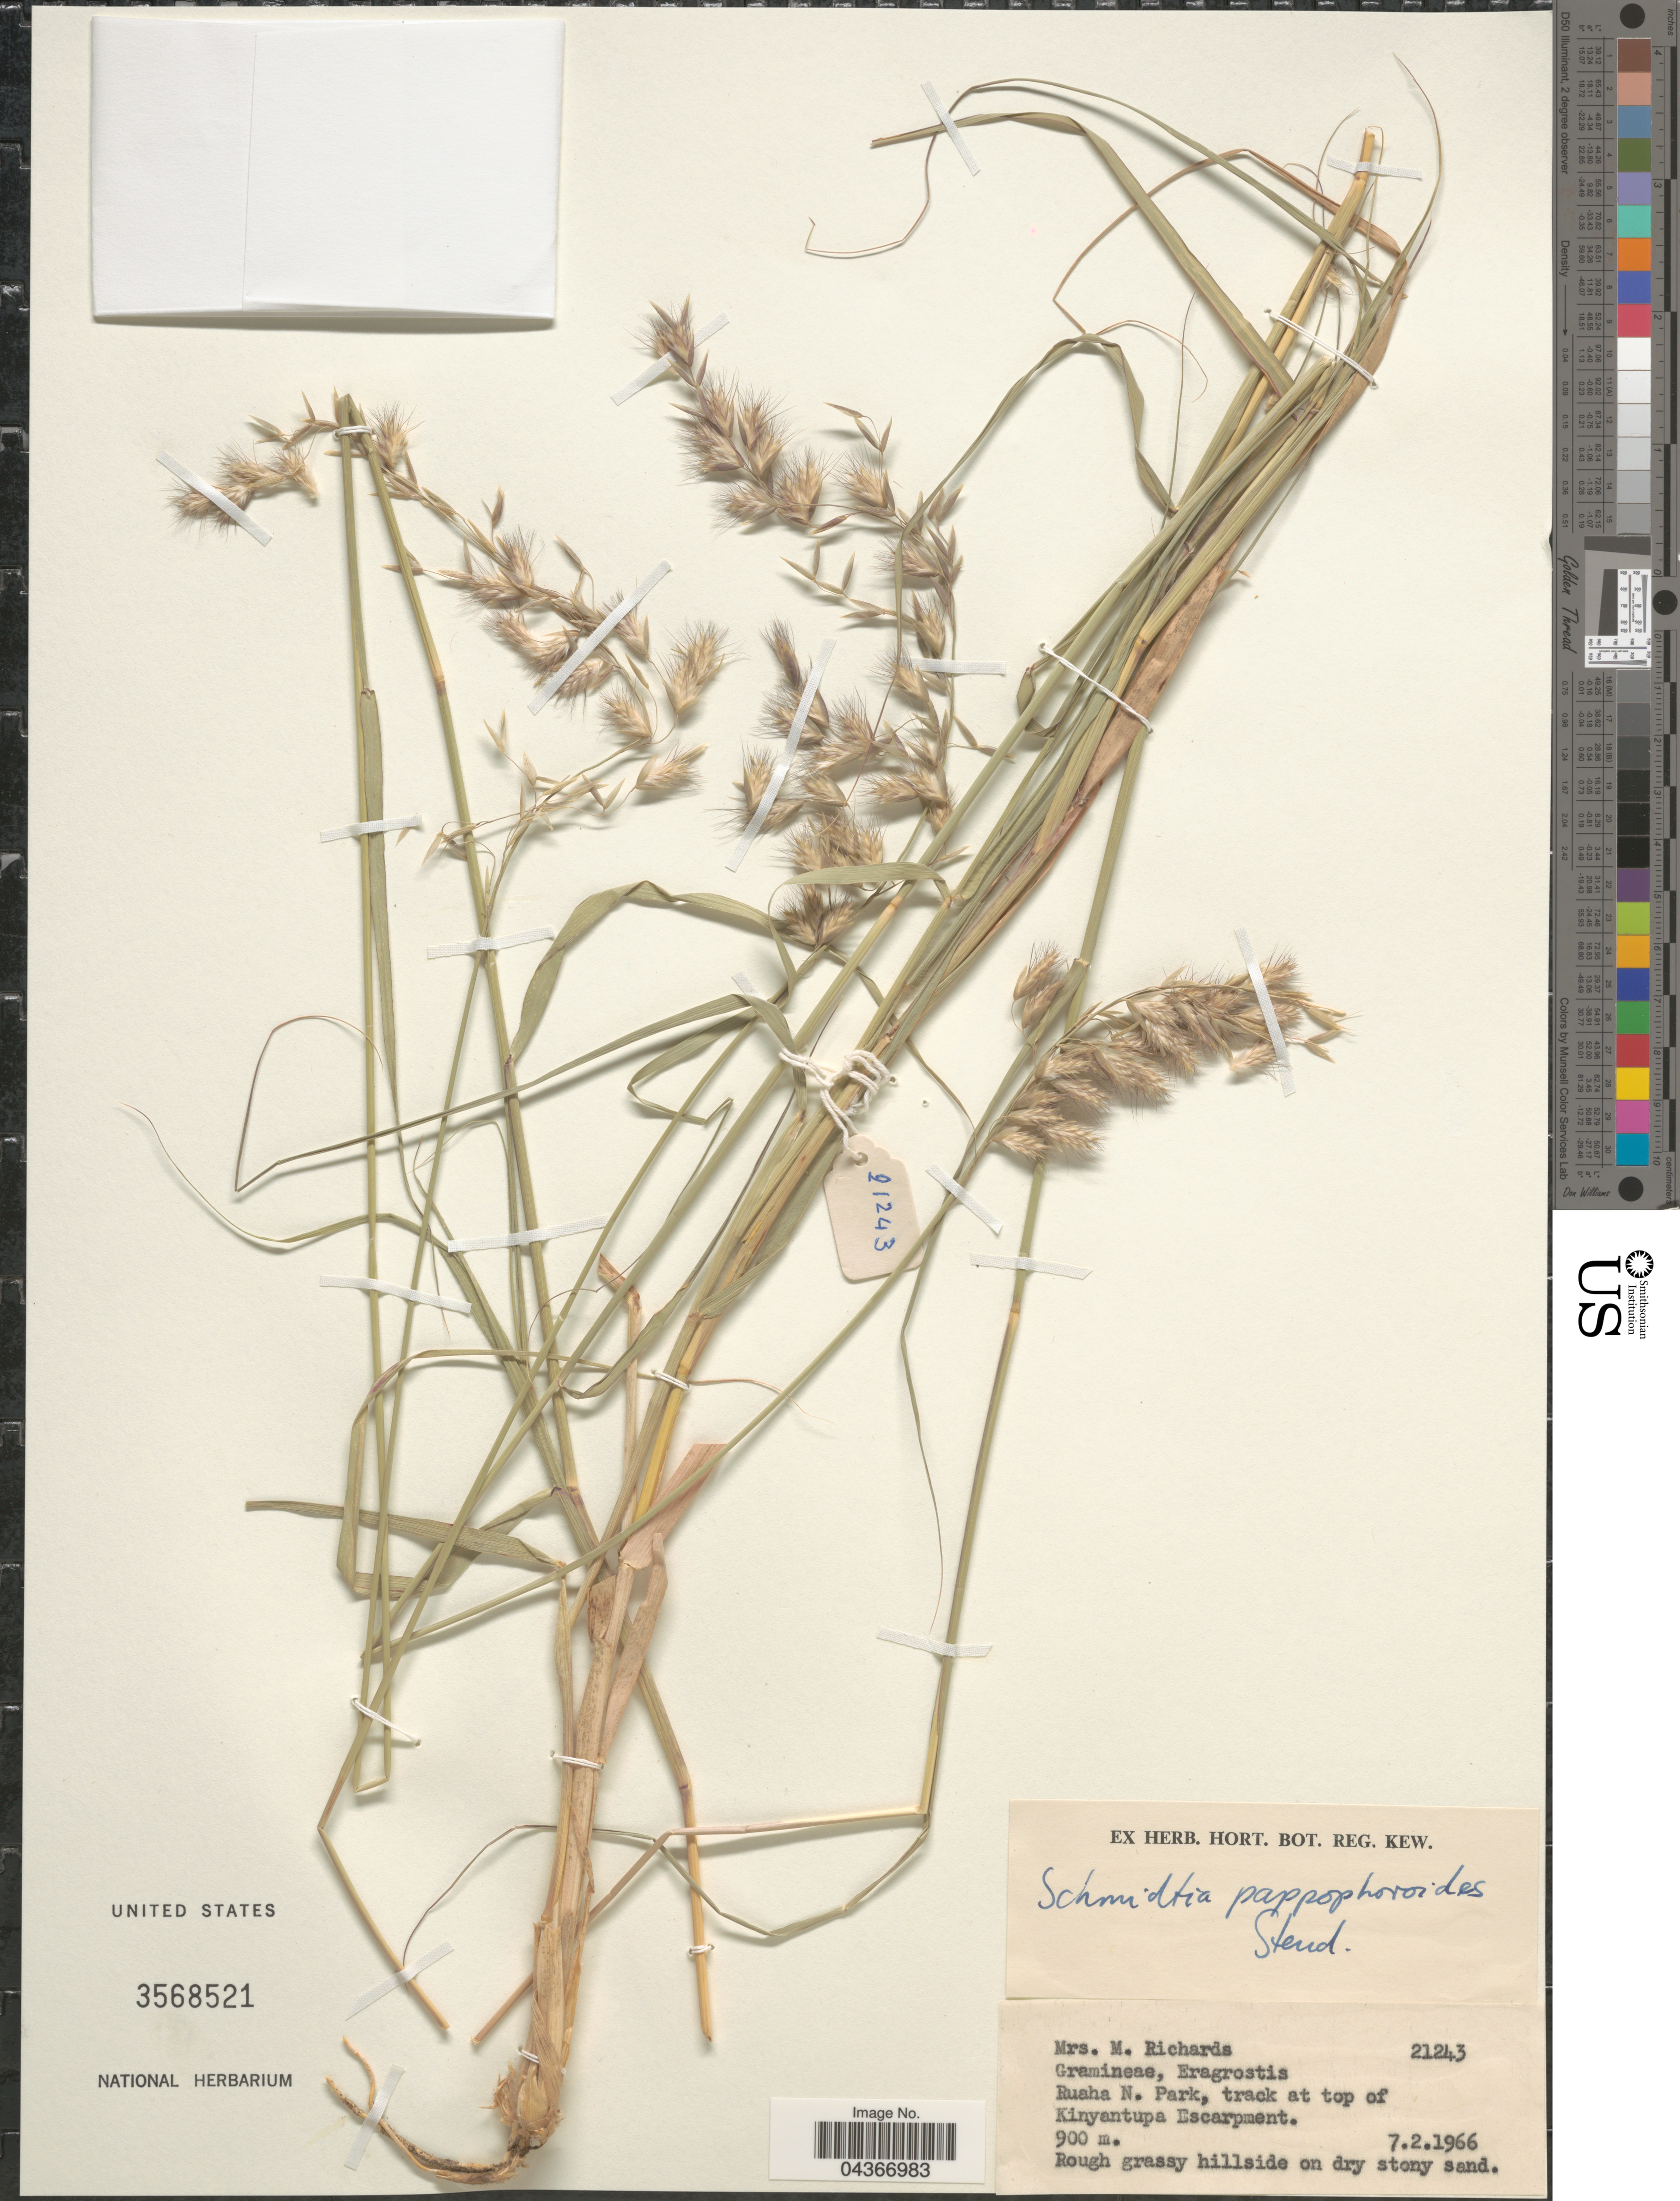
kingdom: Plantae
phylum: Tracheophyta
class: Liliopsida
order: Poales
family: Poaceae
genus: Schmidtia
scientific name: Schmidtia pappophoroides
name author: Steud. ex J.A. Schmidt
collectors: M. Richards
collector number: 21243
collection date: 1966-02-07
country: Tanzania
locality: Ruaha N. Park, track at top of Kinyantupa Escarpment. Rough grassy hillside on dry stony sand.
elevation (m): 900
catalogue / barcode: US 3568521